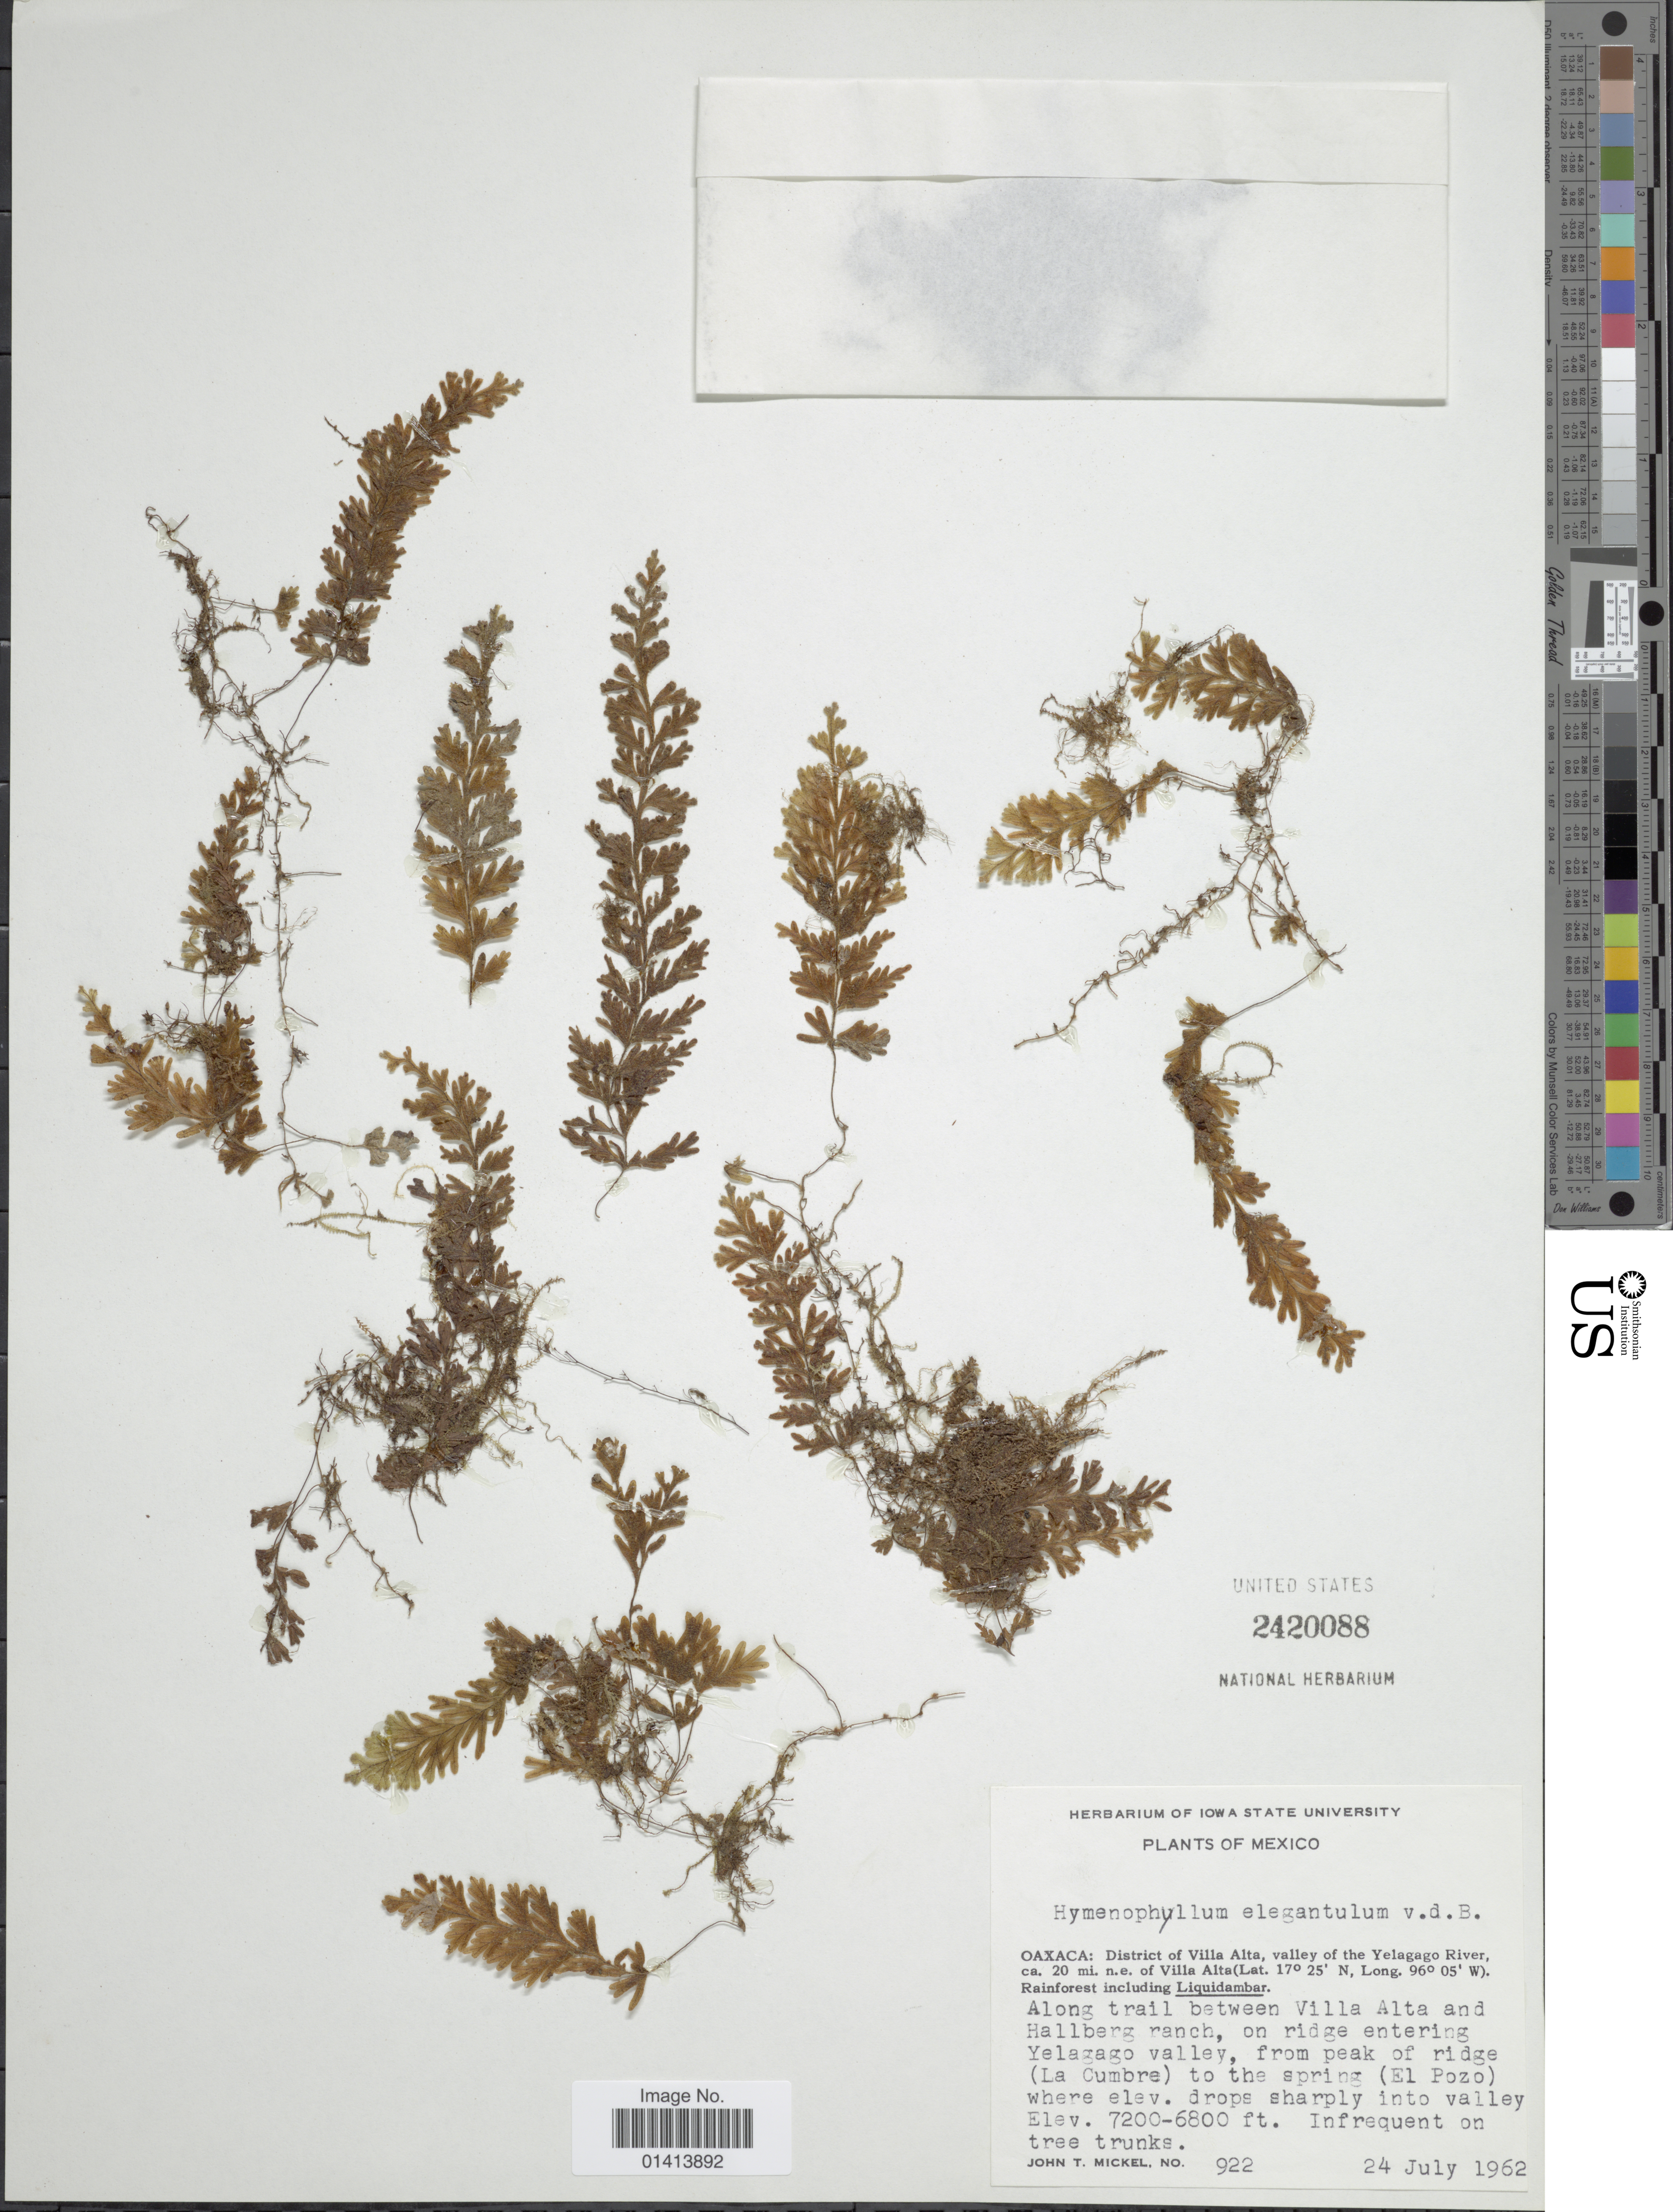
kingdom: Plantae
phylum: Tracheophyta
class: Polypodiopsida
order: Hymenophyllales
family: Hymenophyllaceae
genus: Hymenophyllum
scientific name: Hymenophyllum elegantulum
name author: Bosch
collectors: J. T. Mickel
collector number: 922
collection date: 1962-07-24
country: Mexico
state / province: Oaxaca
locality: District of Villa Alta, valley of the Yelagago River, ca 20 mi. n.e. of Villa Alta, Along trail between Villa Alta and Hallberg ranch, on ridge entering Yelagago valley, from peak of ridge (La Cumbre) to the spring (El Prozo)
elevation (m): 2073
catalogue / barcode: US 2420088